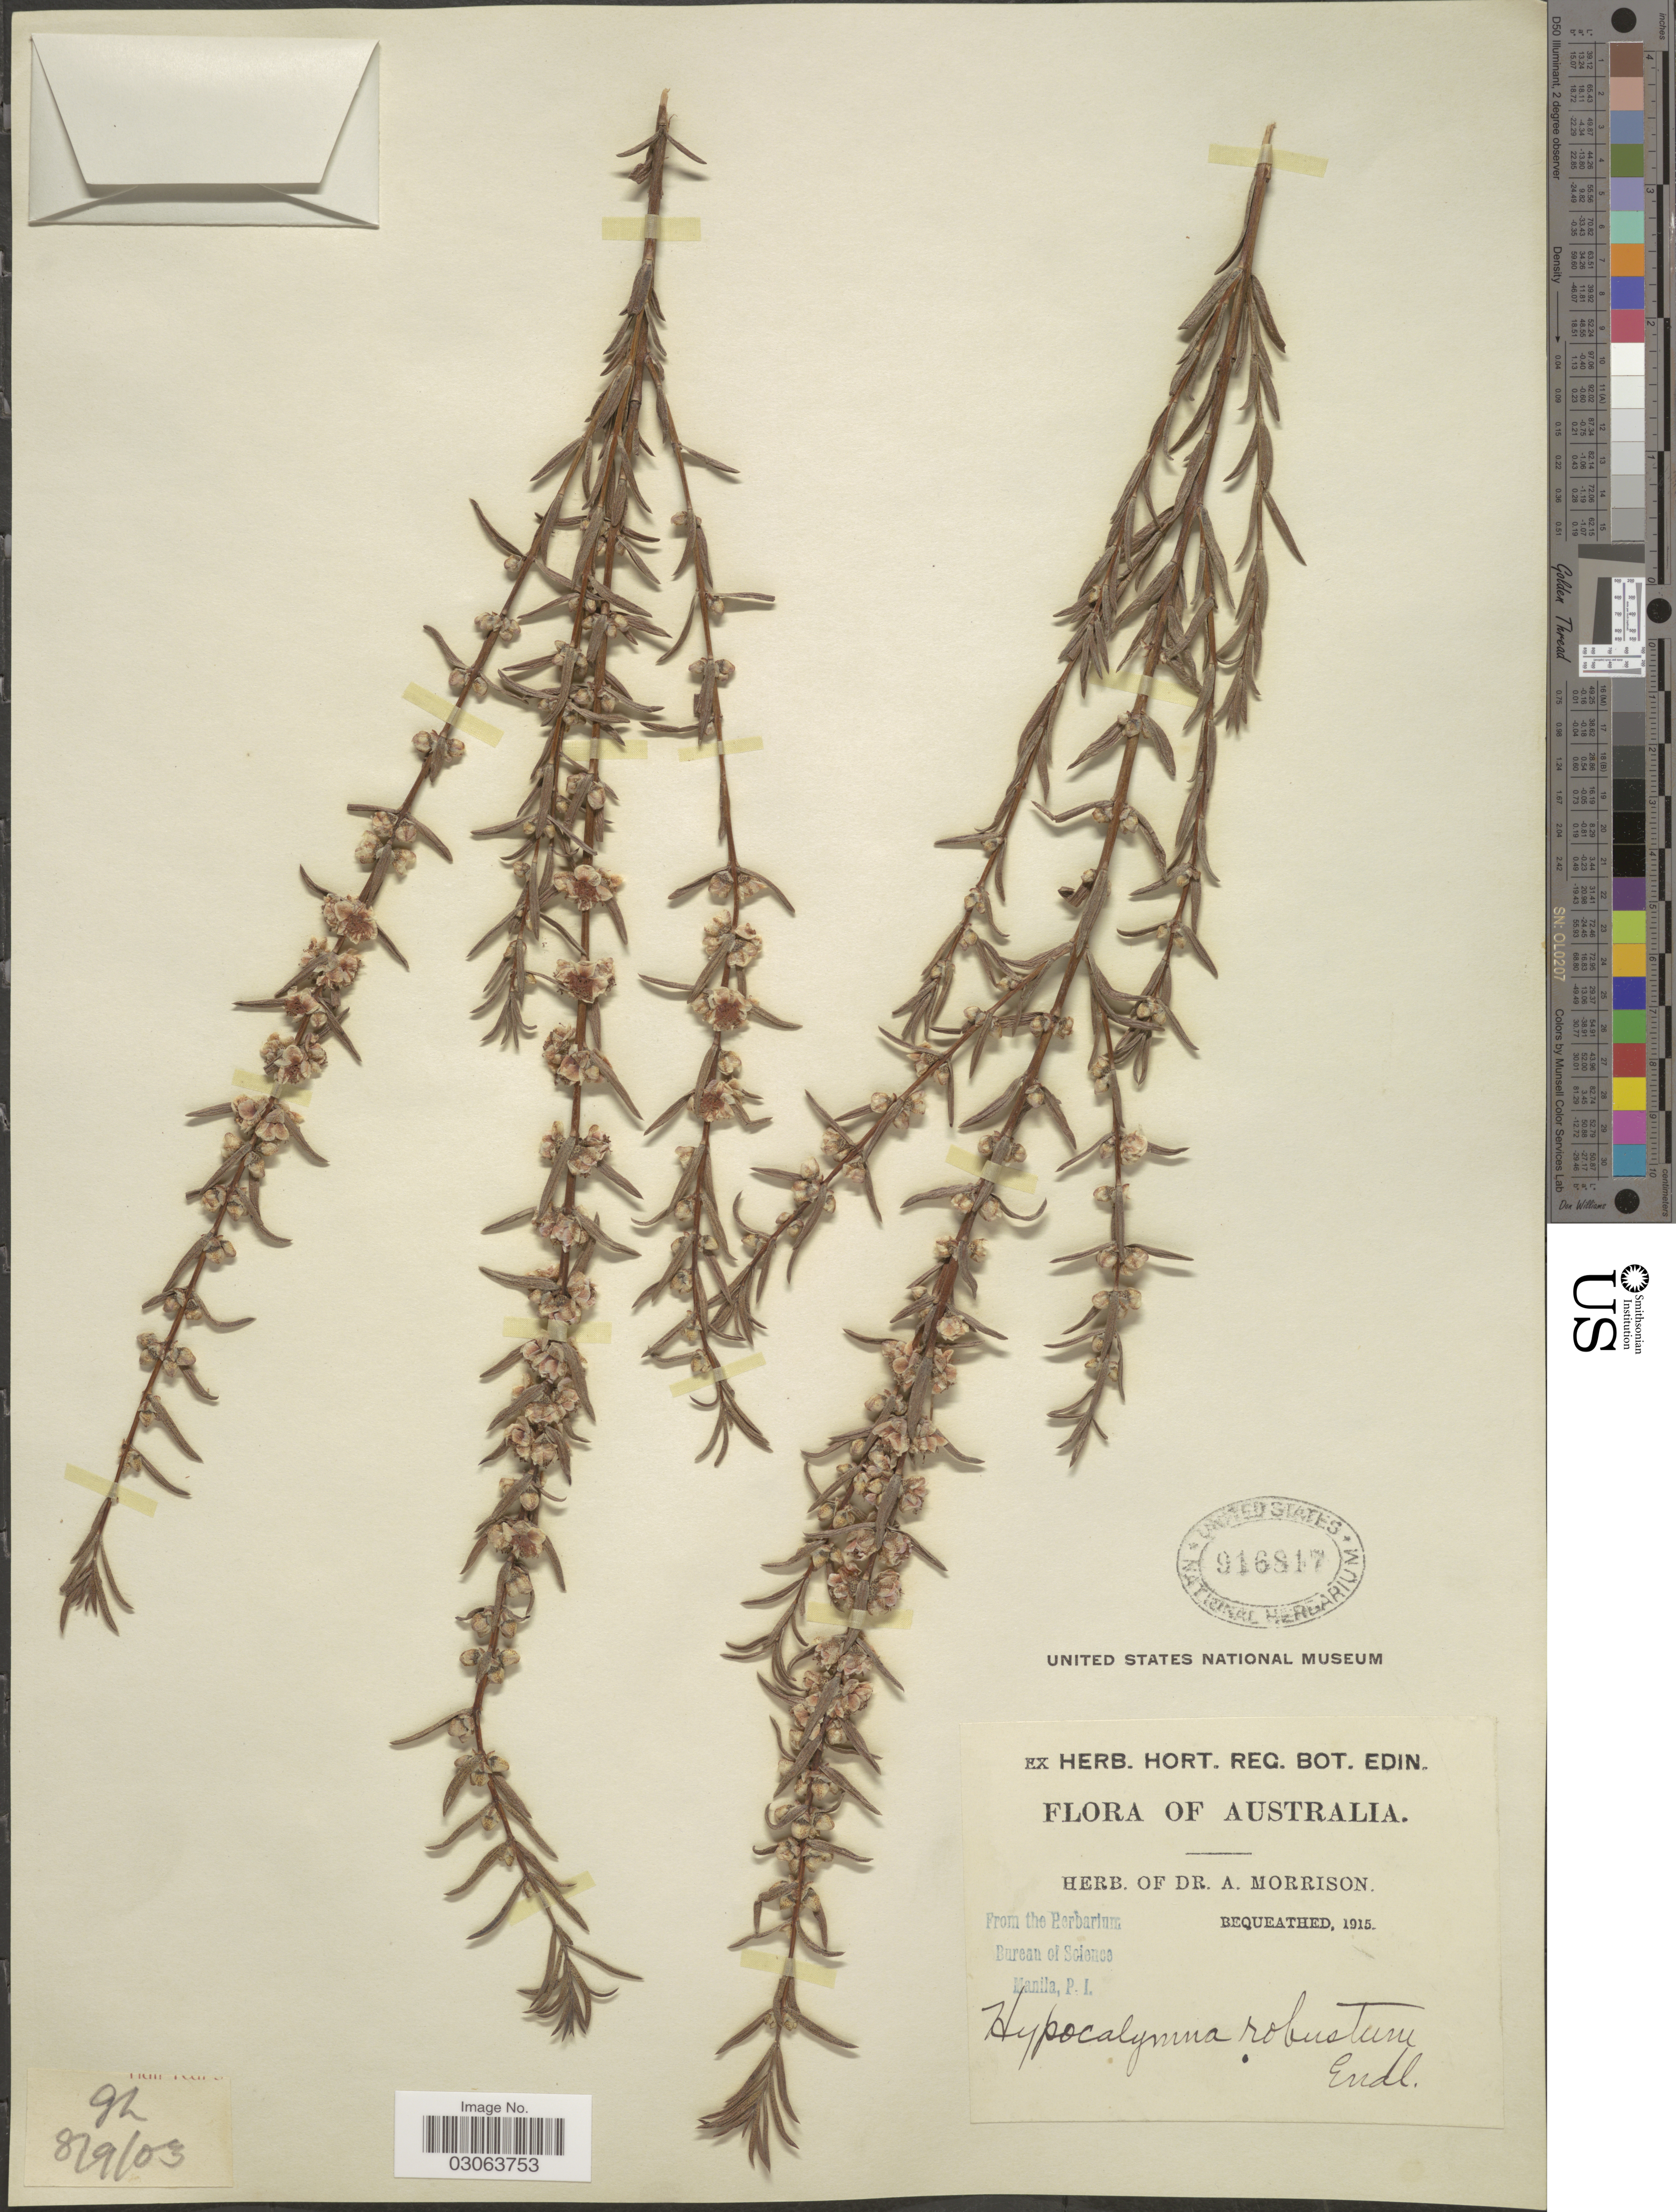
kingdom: Plantae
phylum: Tracheophyta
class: Magnoliopsida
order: Myrtales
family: Myrtaceae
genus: Hypocalymma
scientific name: Hypocalymma robustum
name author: (Endl.) Lindl.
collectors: ex herb. Dr. A. Morrison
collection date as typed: Transcribed d/m/y: 8/9/3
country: Australia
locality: Gh. [unsure placement]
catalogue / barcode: US 916817